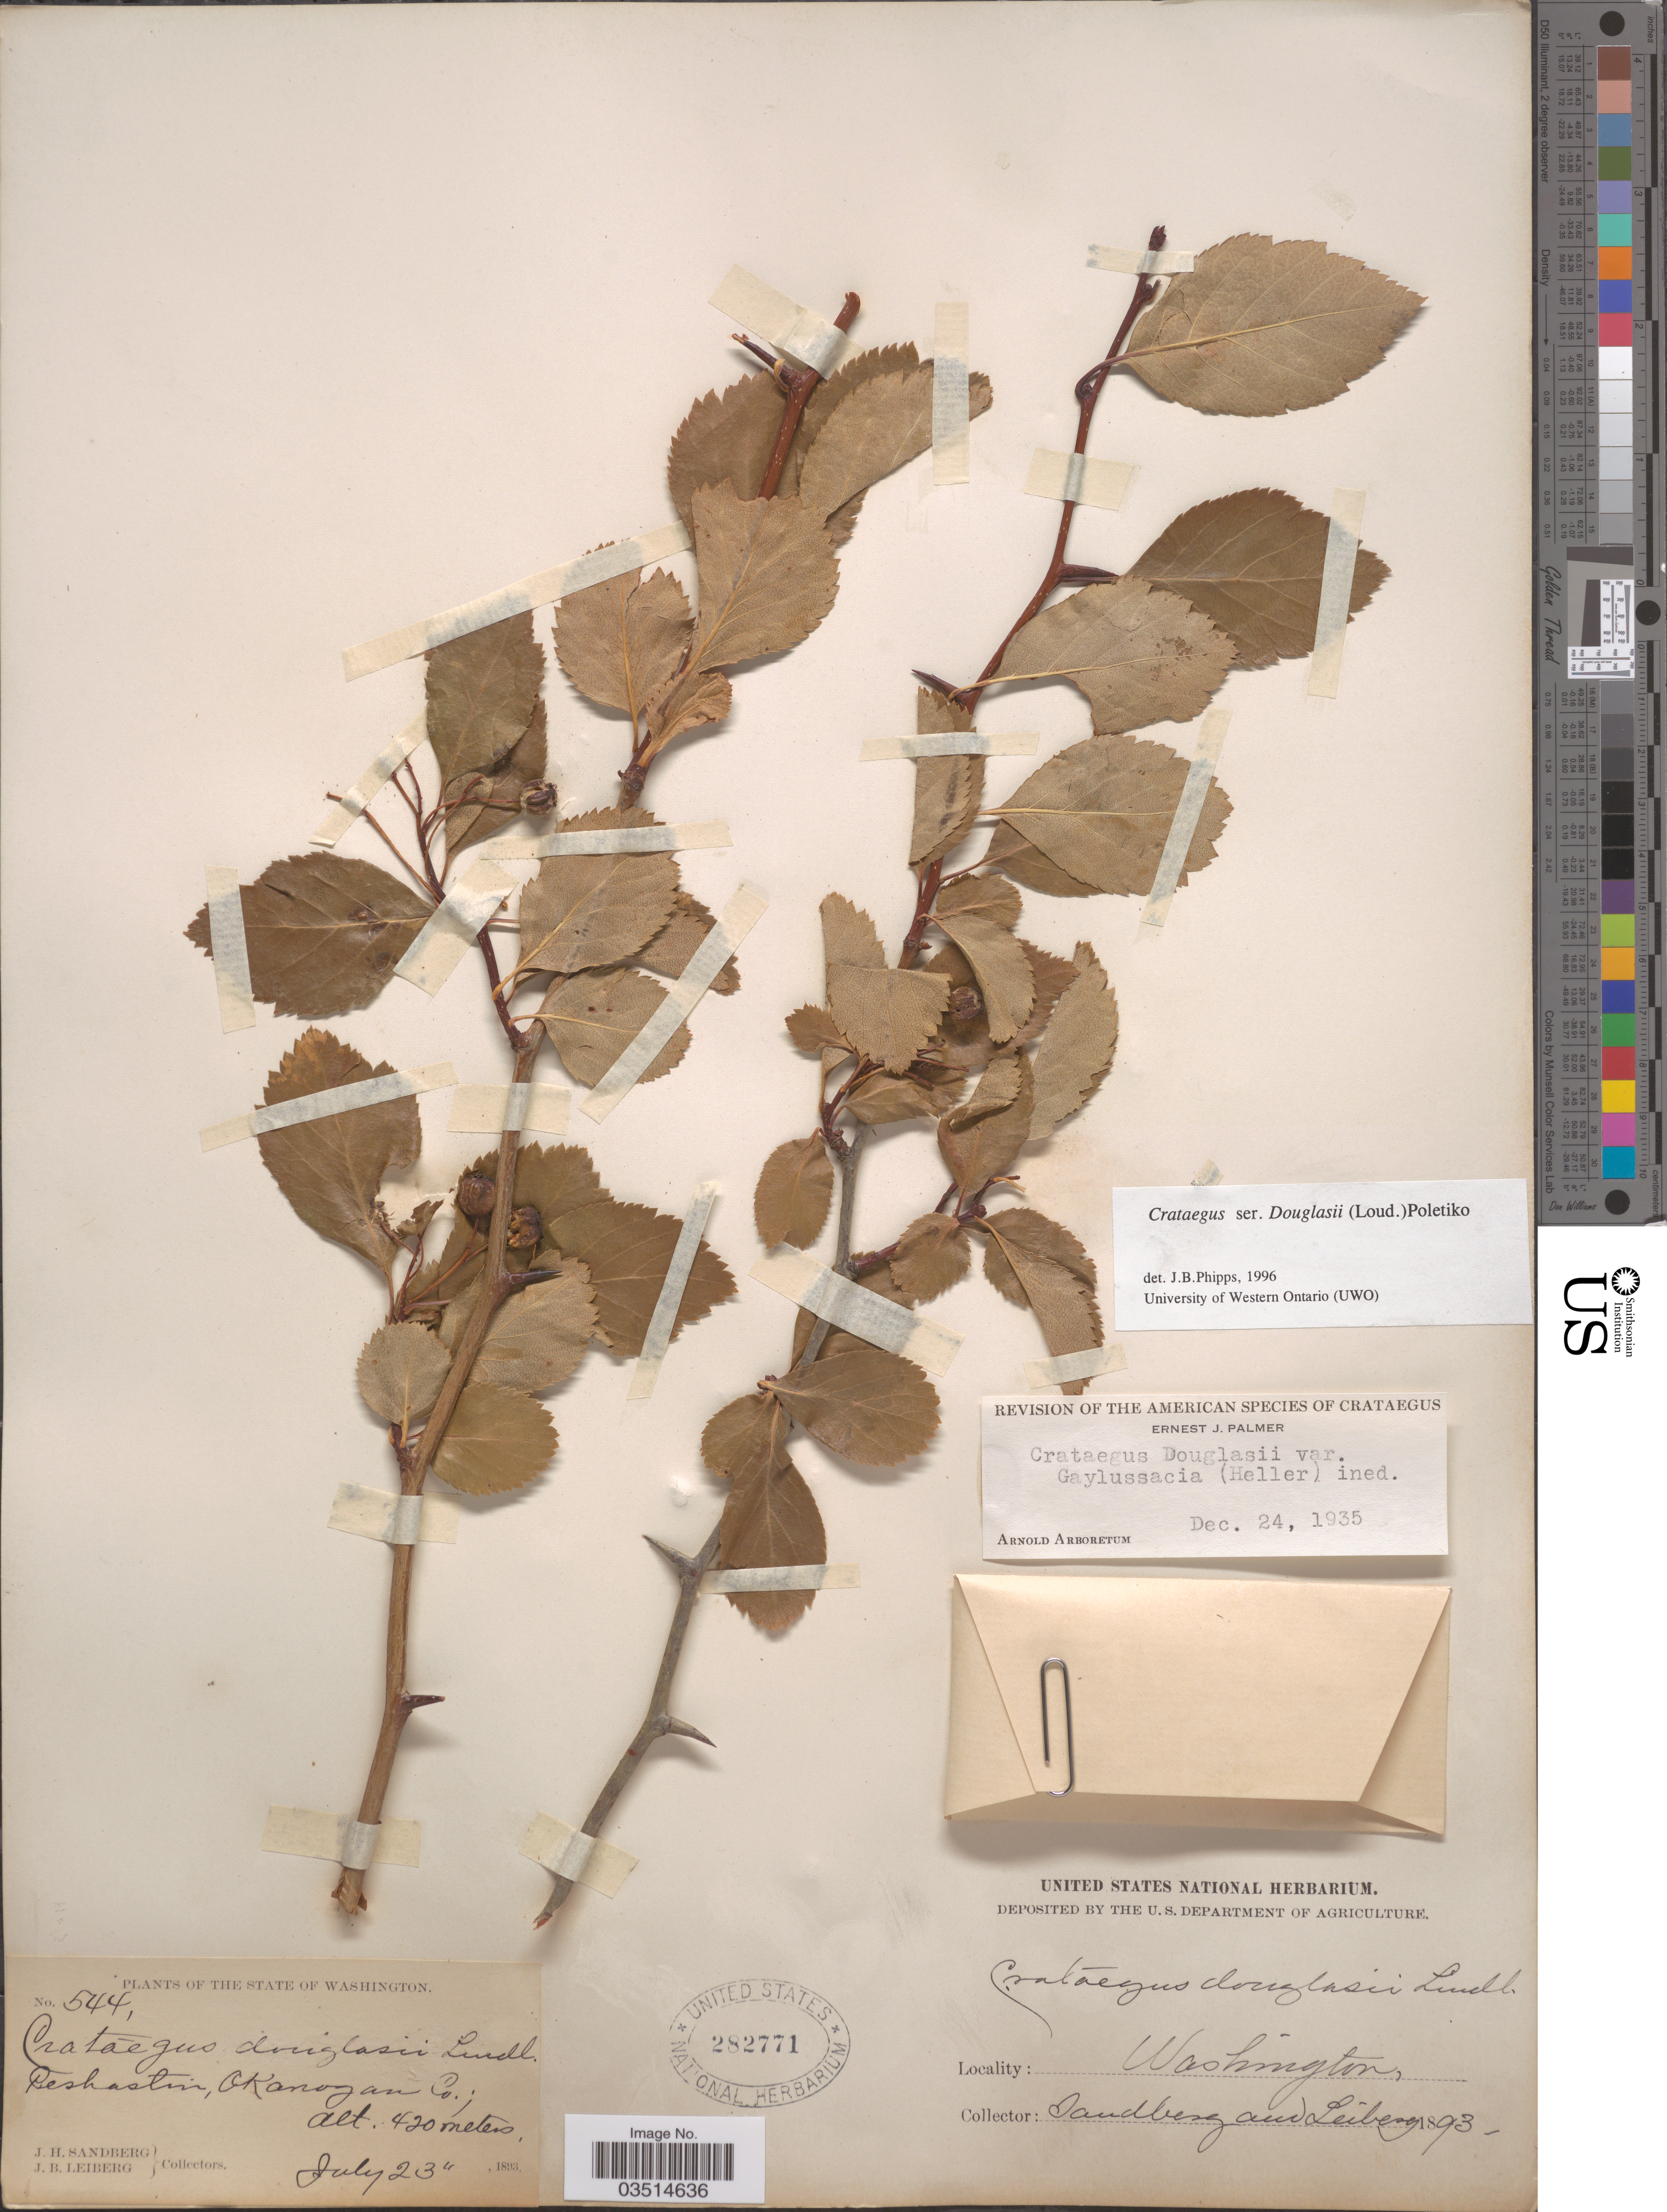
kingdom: Plantae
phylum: Tracheophyta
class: Magnoliopsida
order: Rosales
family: Rosaceae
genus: Crataegus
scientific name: Crataegus douglasii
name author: Lindl.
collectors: J. H. Sandberg & J. B. Leiberg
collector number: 544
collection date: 1893-07-23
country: United States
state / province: Washington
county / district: Okanogan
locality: Peshastin, Okanogan Co.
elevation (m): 420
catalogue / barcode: US 282771